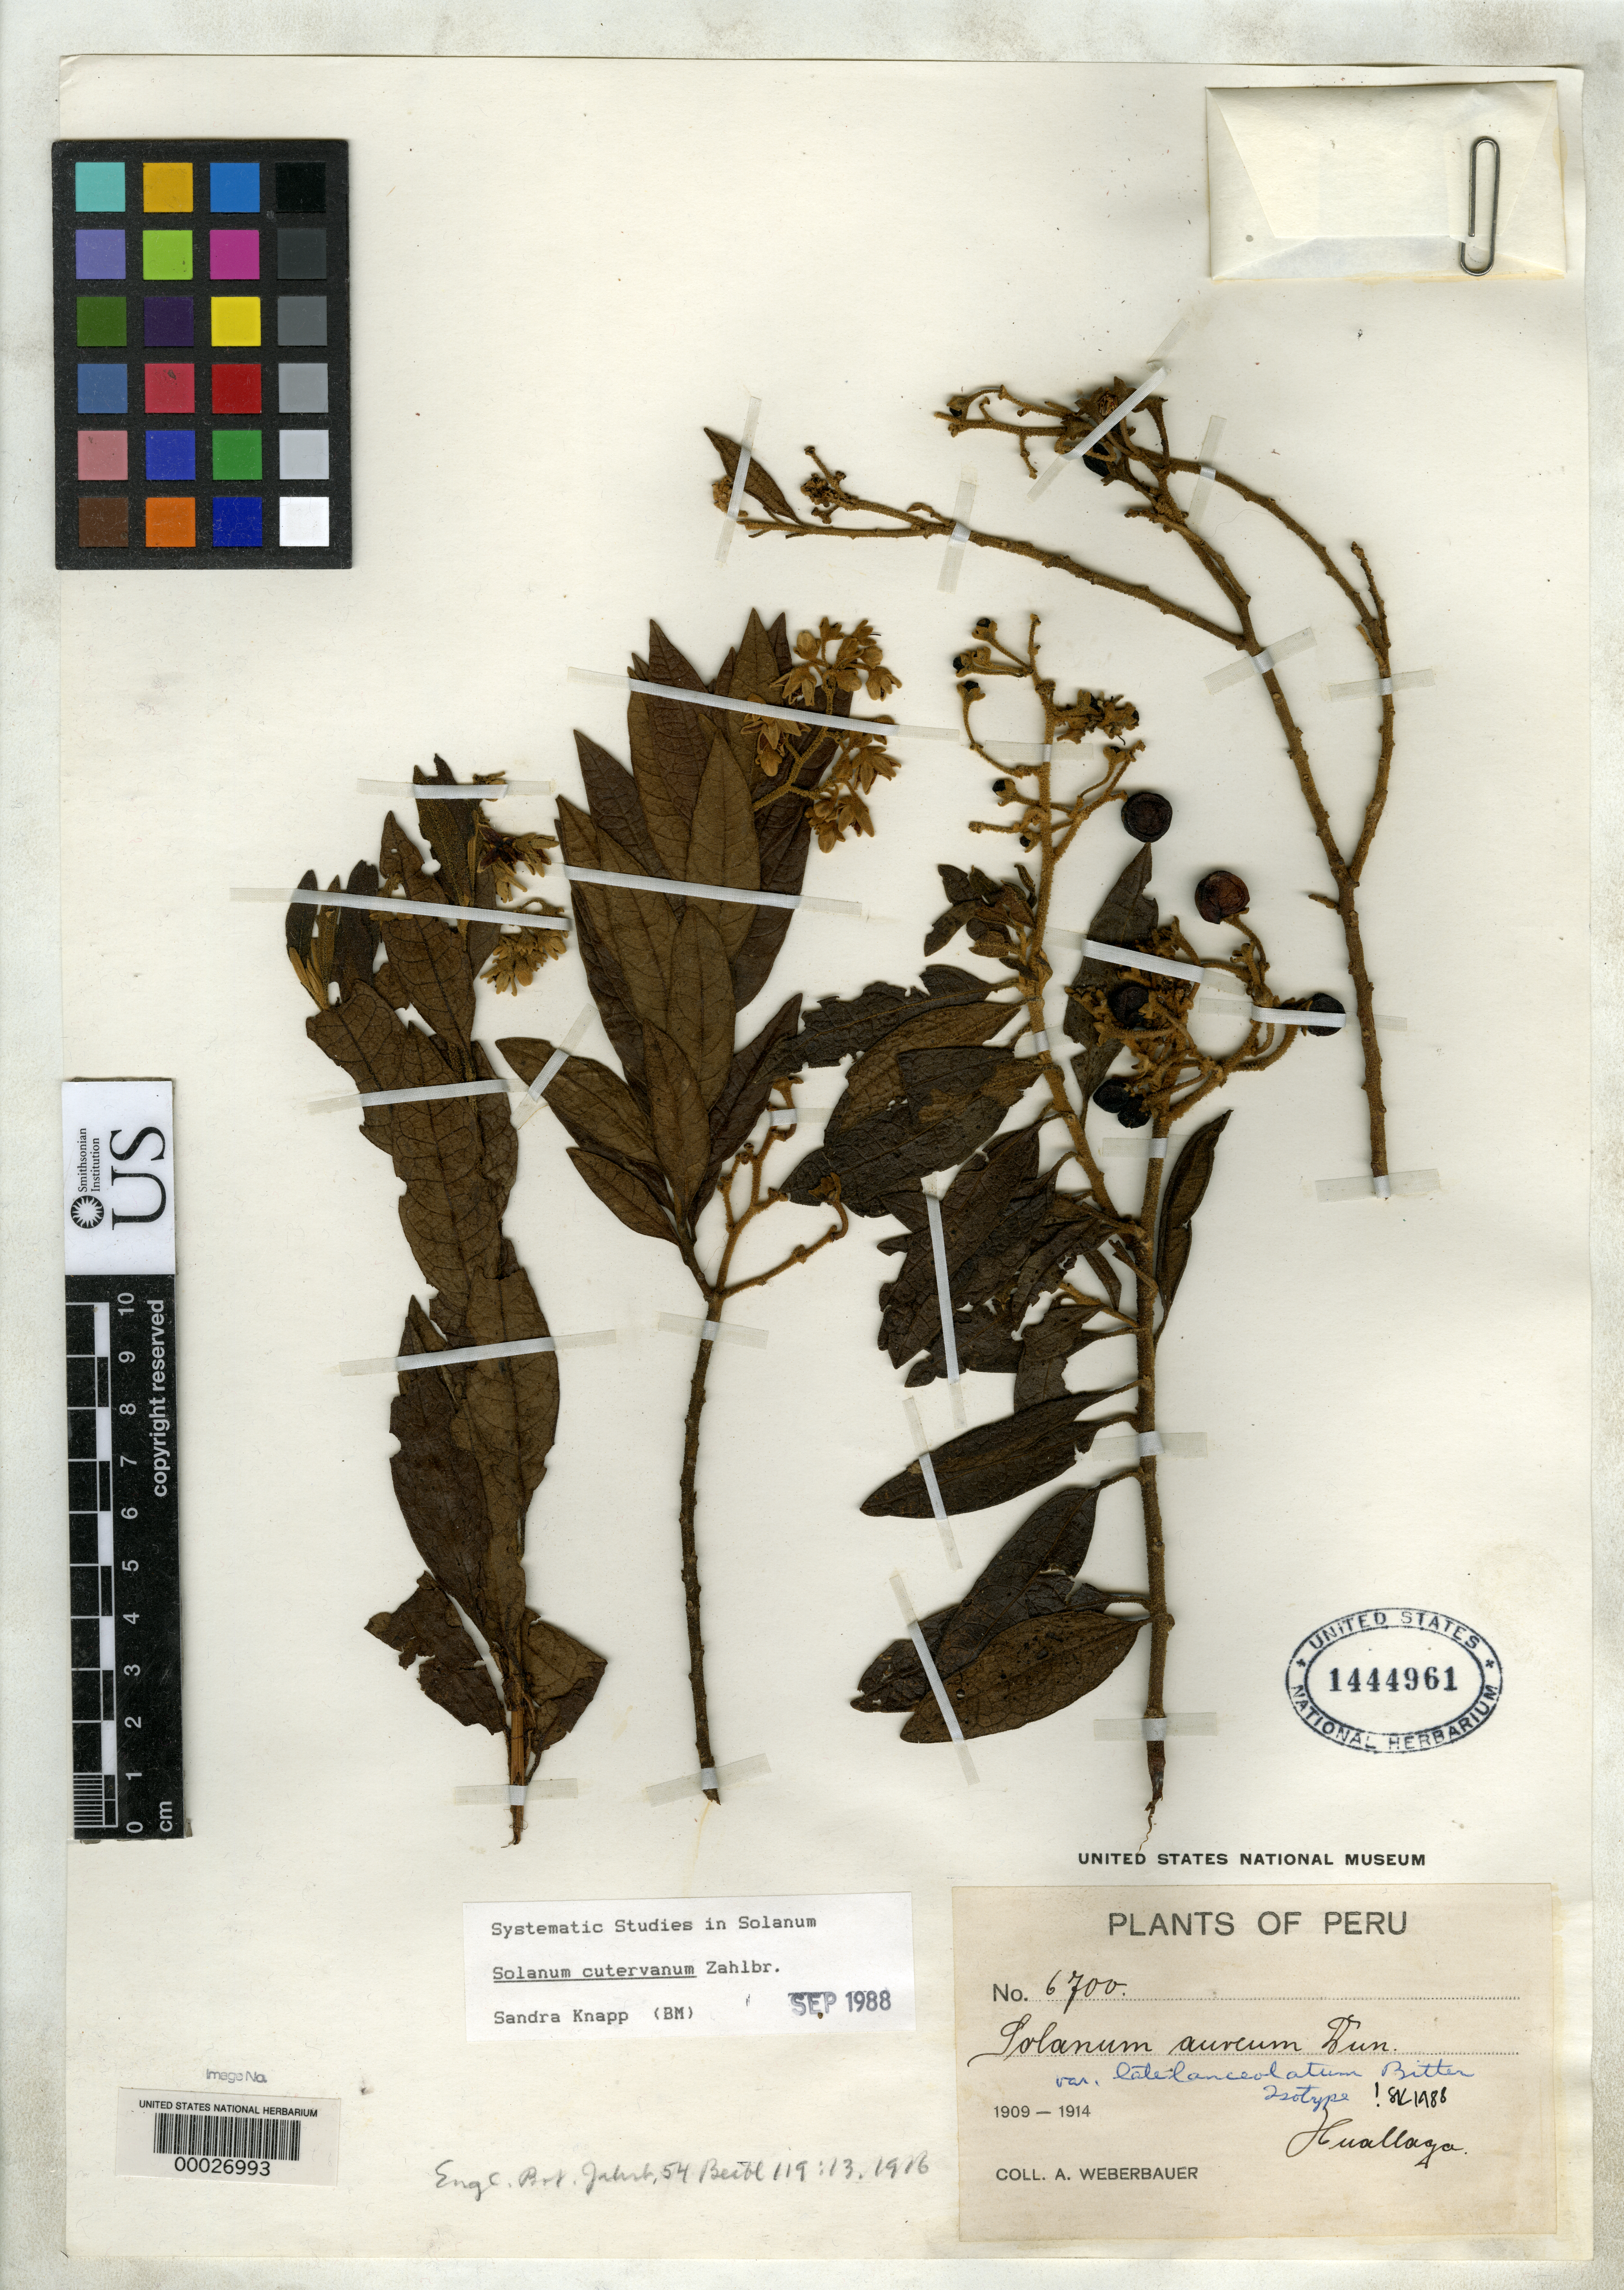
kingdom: Plantae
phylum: Tracheophyta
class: Magnoliopsida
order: Solanales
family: Solanaceae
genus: Solanum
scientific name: Solanum aureum var. latelanceolatum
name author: Bitter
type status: Isotype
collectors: A. Weberbauer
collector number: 6700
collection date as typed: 1909 to -- --- 1914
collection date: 1909/1914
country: Peru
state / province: San Martín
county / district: Huallaga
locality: Huallaga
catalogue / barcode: US 1444961